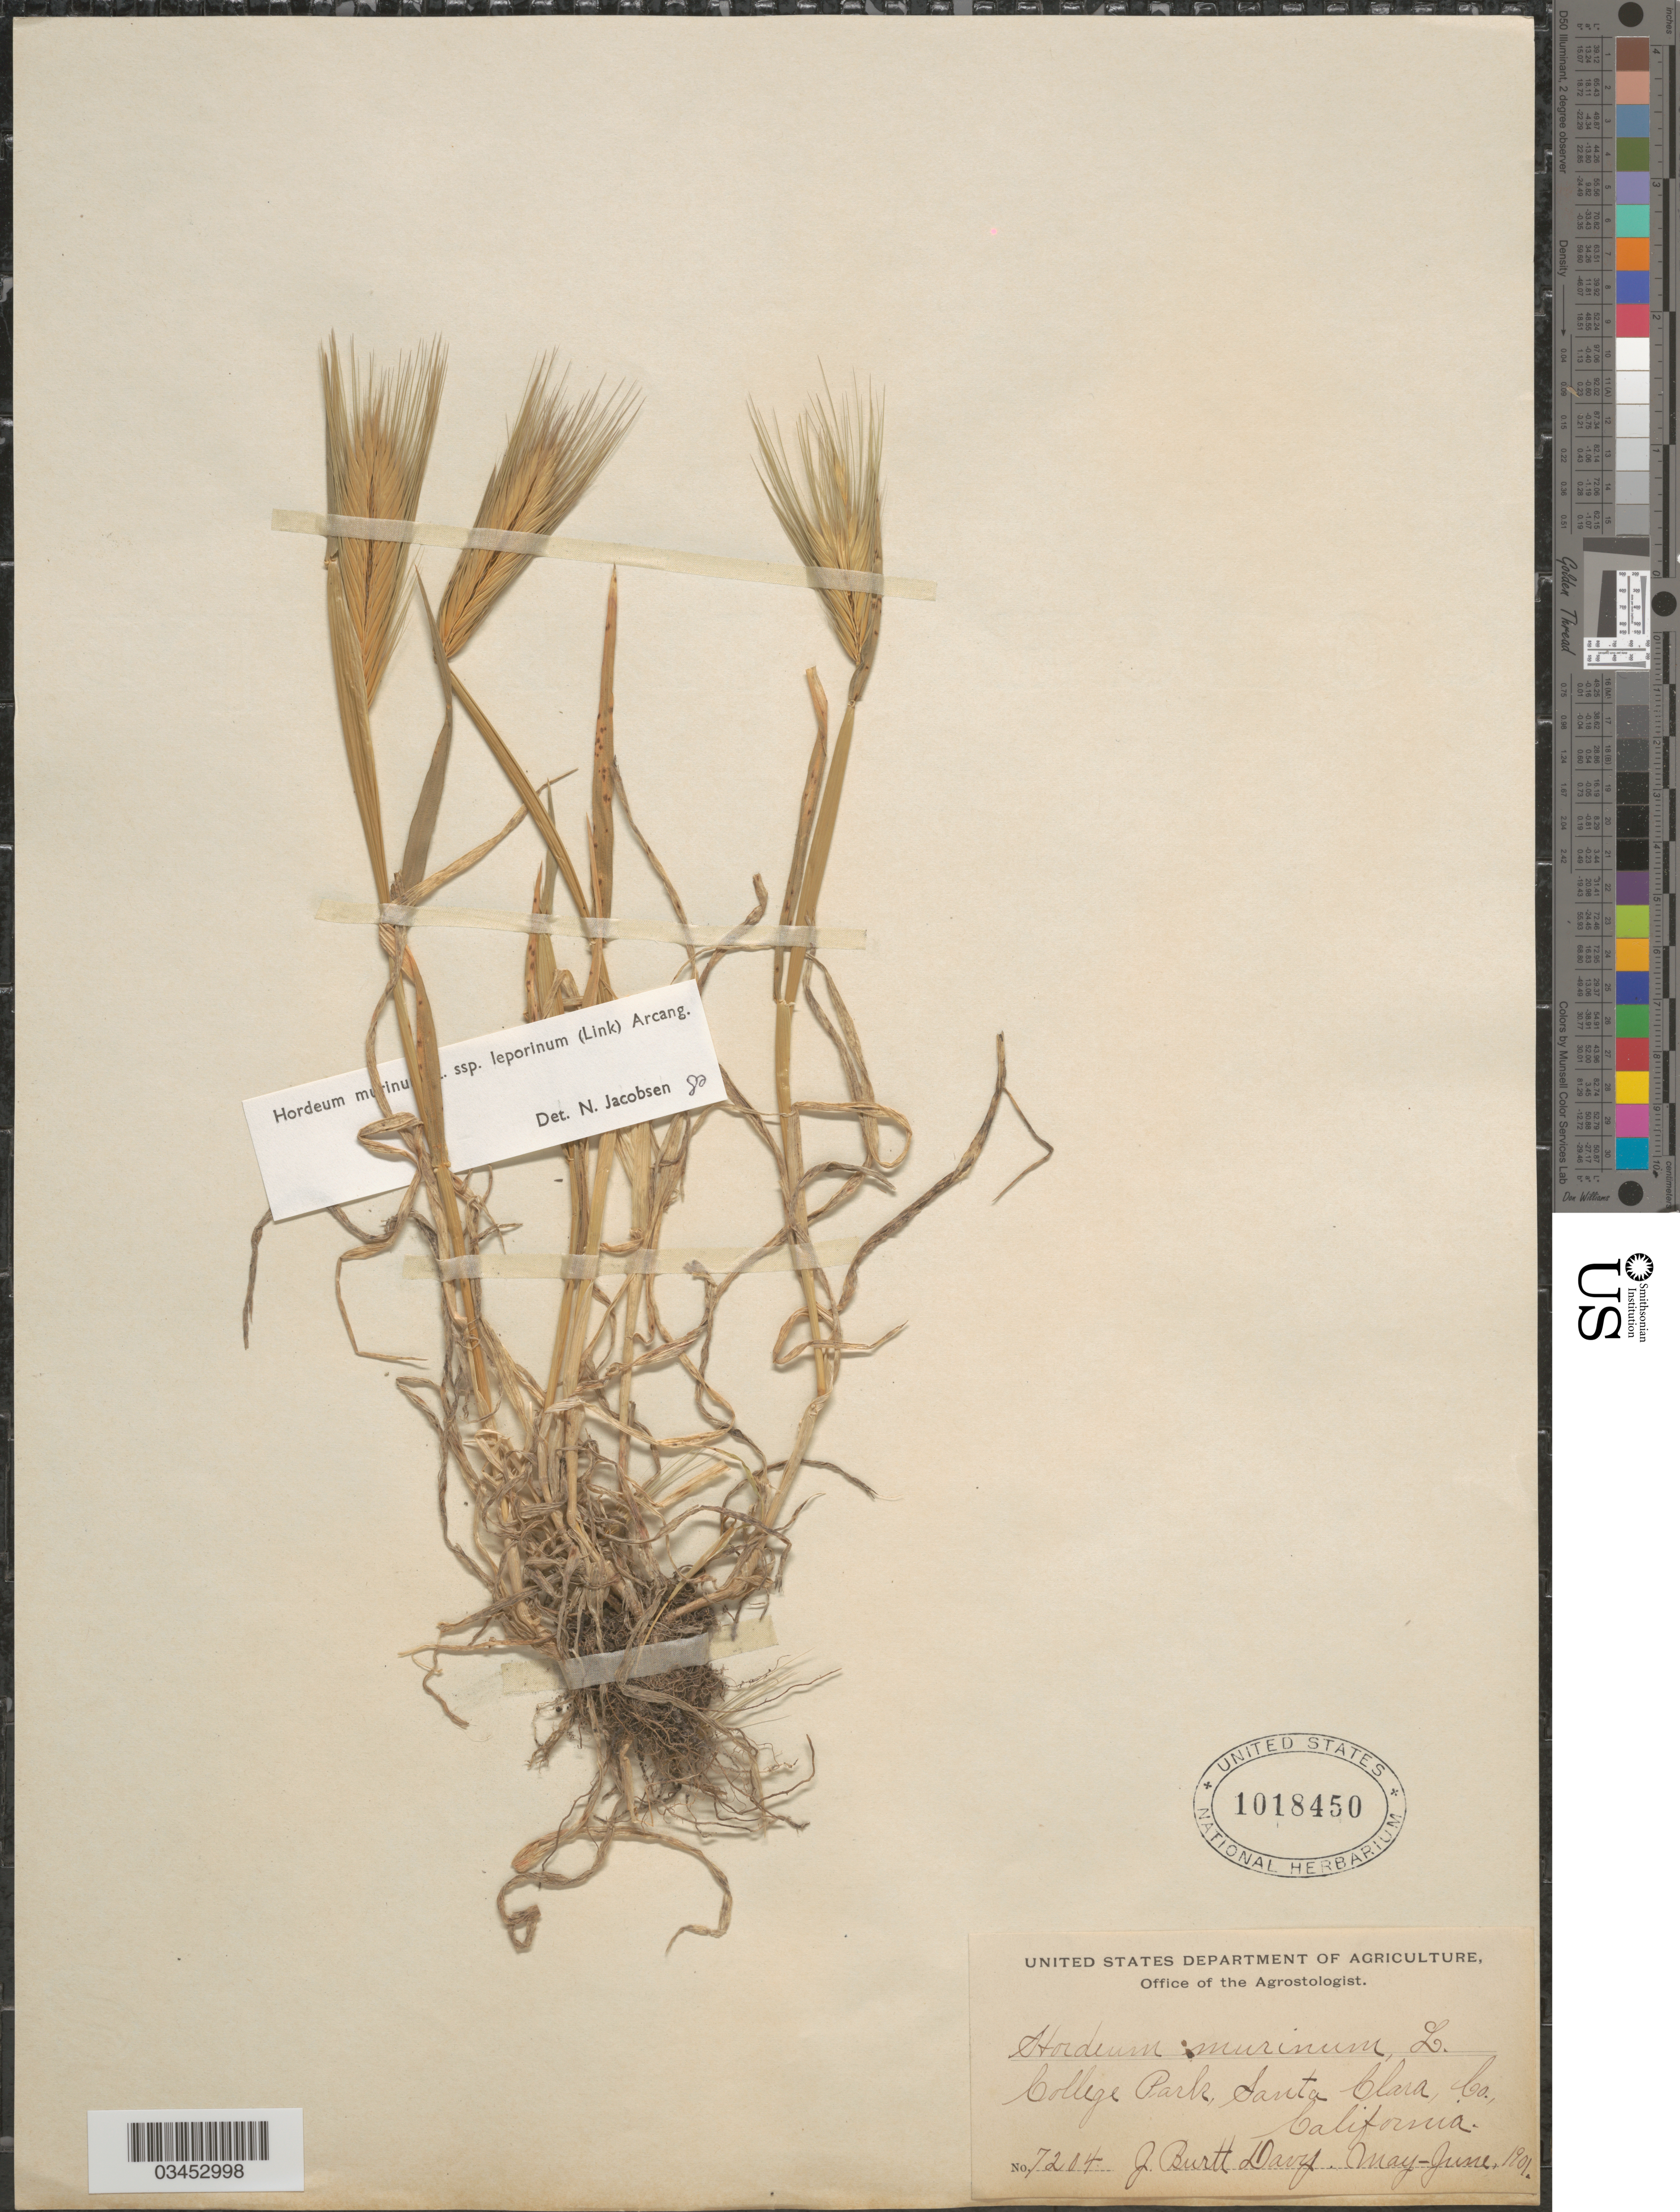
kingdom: Plantae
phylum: Tracheophyta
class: Liliopsida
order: Poales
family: Poaceae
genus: Hordeum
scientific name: Hordeum murinum subsp. leporinum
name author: (Link) Arcang.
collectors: J. Burtt Davy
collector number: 7204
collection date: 1901-05/1901-06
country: United States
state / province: California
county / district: Santa Clara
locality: College Park, Santa Clara Co.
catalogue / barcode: US 1018450